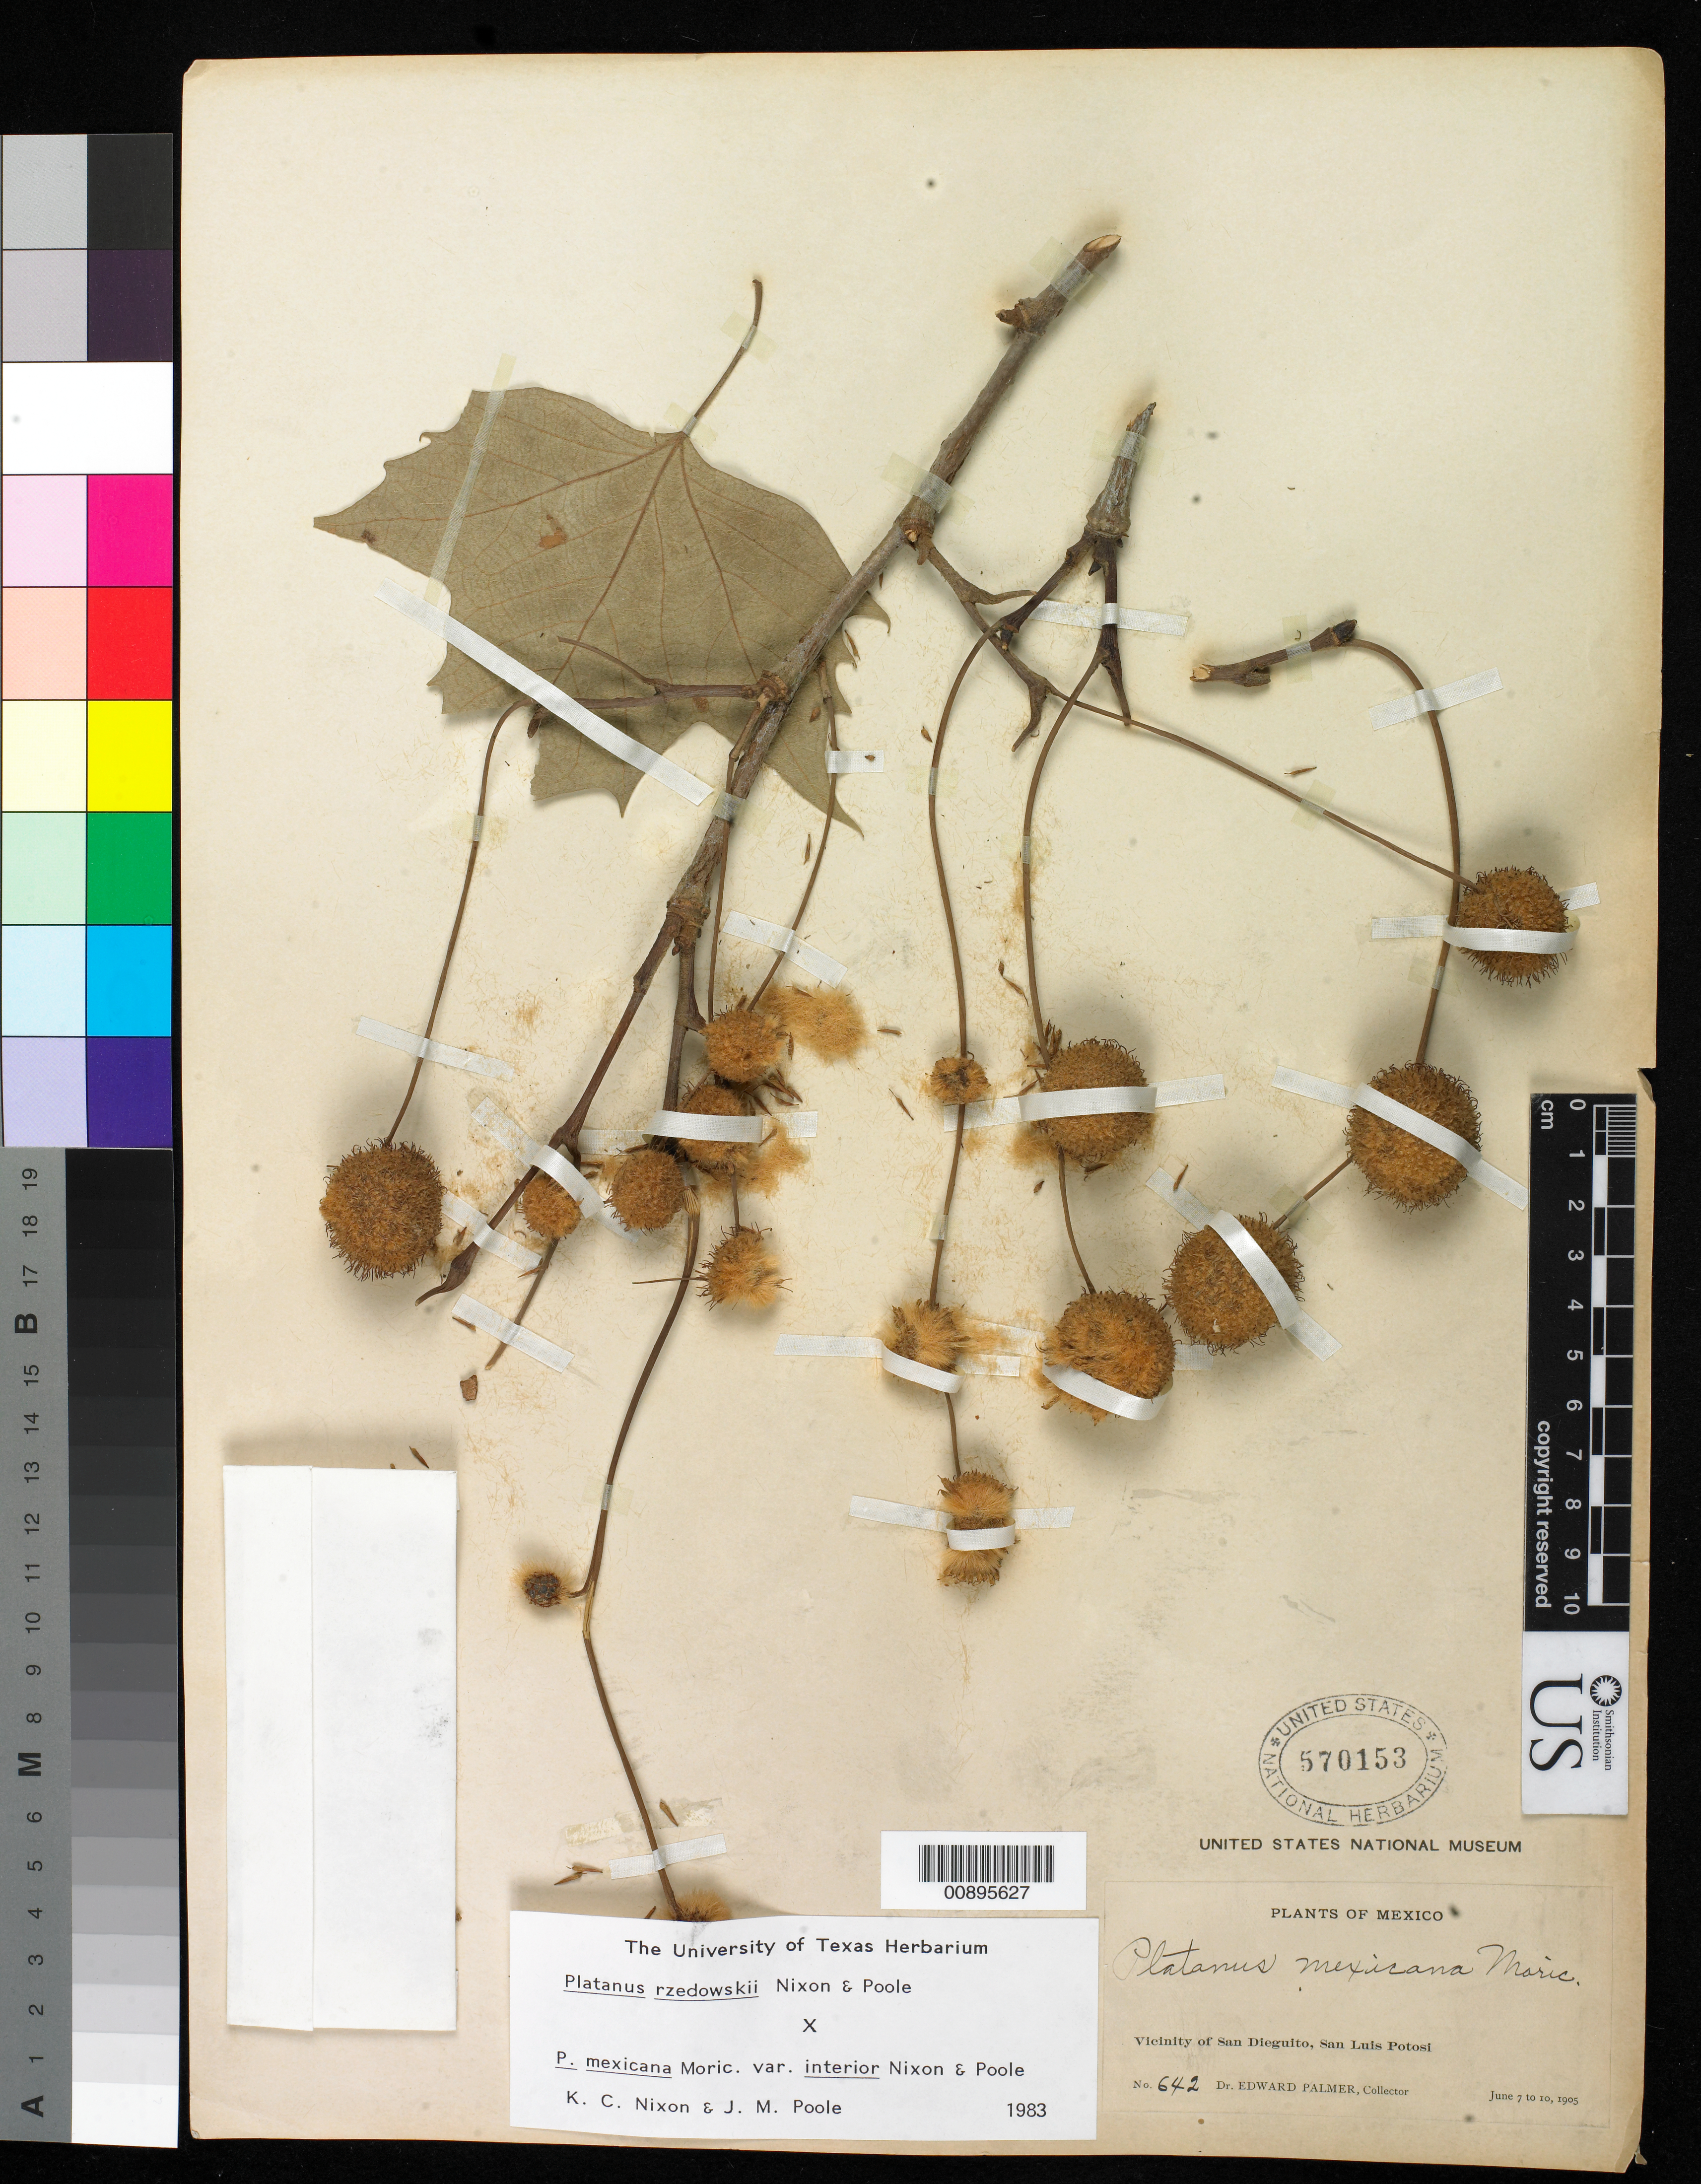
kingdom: Plantae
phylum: Tracheophyta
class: Magnoliopsida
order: Proteales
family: Platanaceae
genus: Platanus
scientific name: Platanus mexicana x P. rzedowskii Nixon & J.M. Poole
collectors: E. Palmer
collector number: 642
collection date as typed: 07 Jun 1905 to 10 Jun 1905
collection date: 1905-06-07/1905-06-10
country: Mexico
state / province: San Luis Potosí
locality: Vicinity of San Dieguito, San Luis Potosí.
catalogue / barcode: US 570153